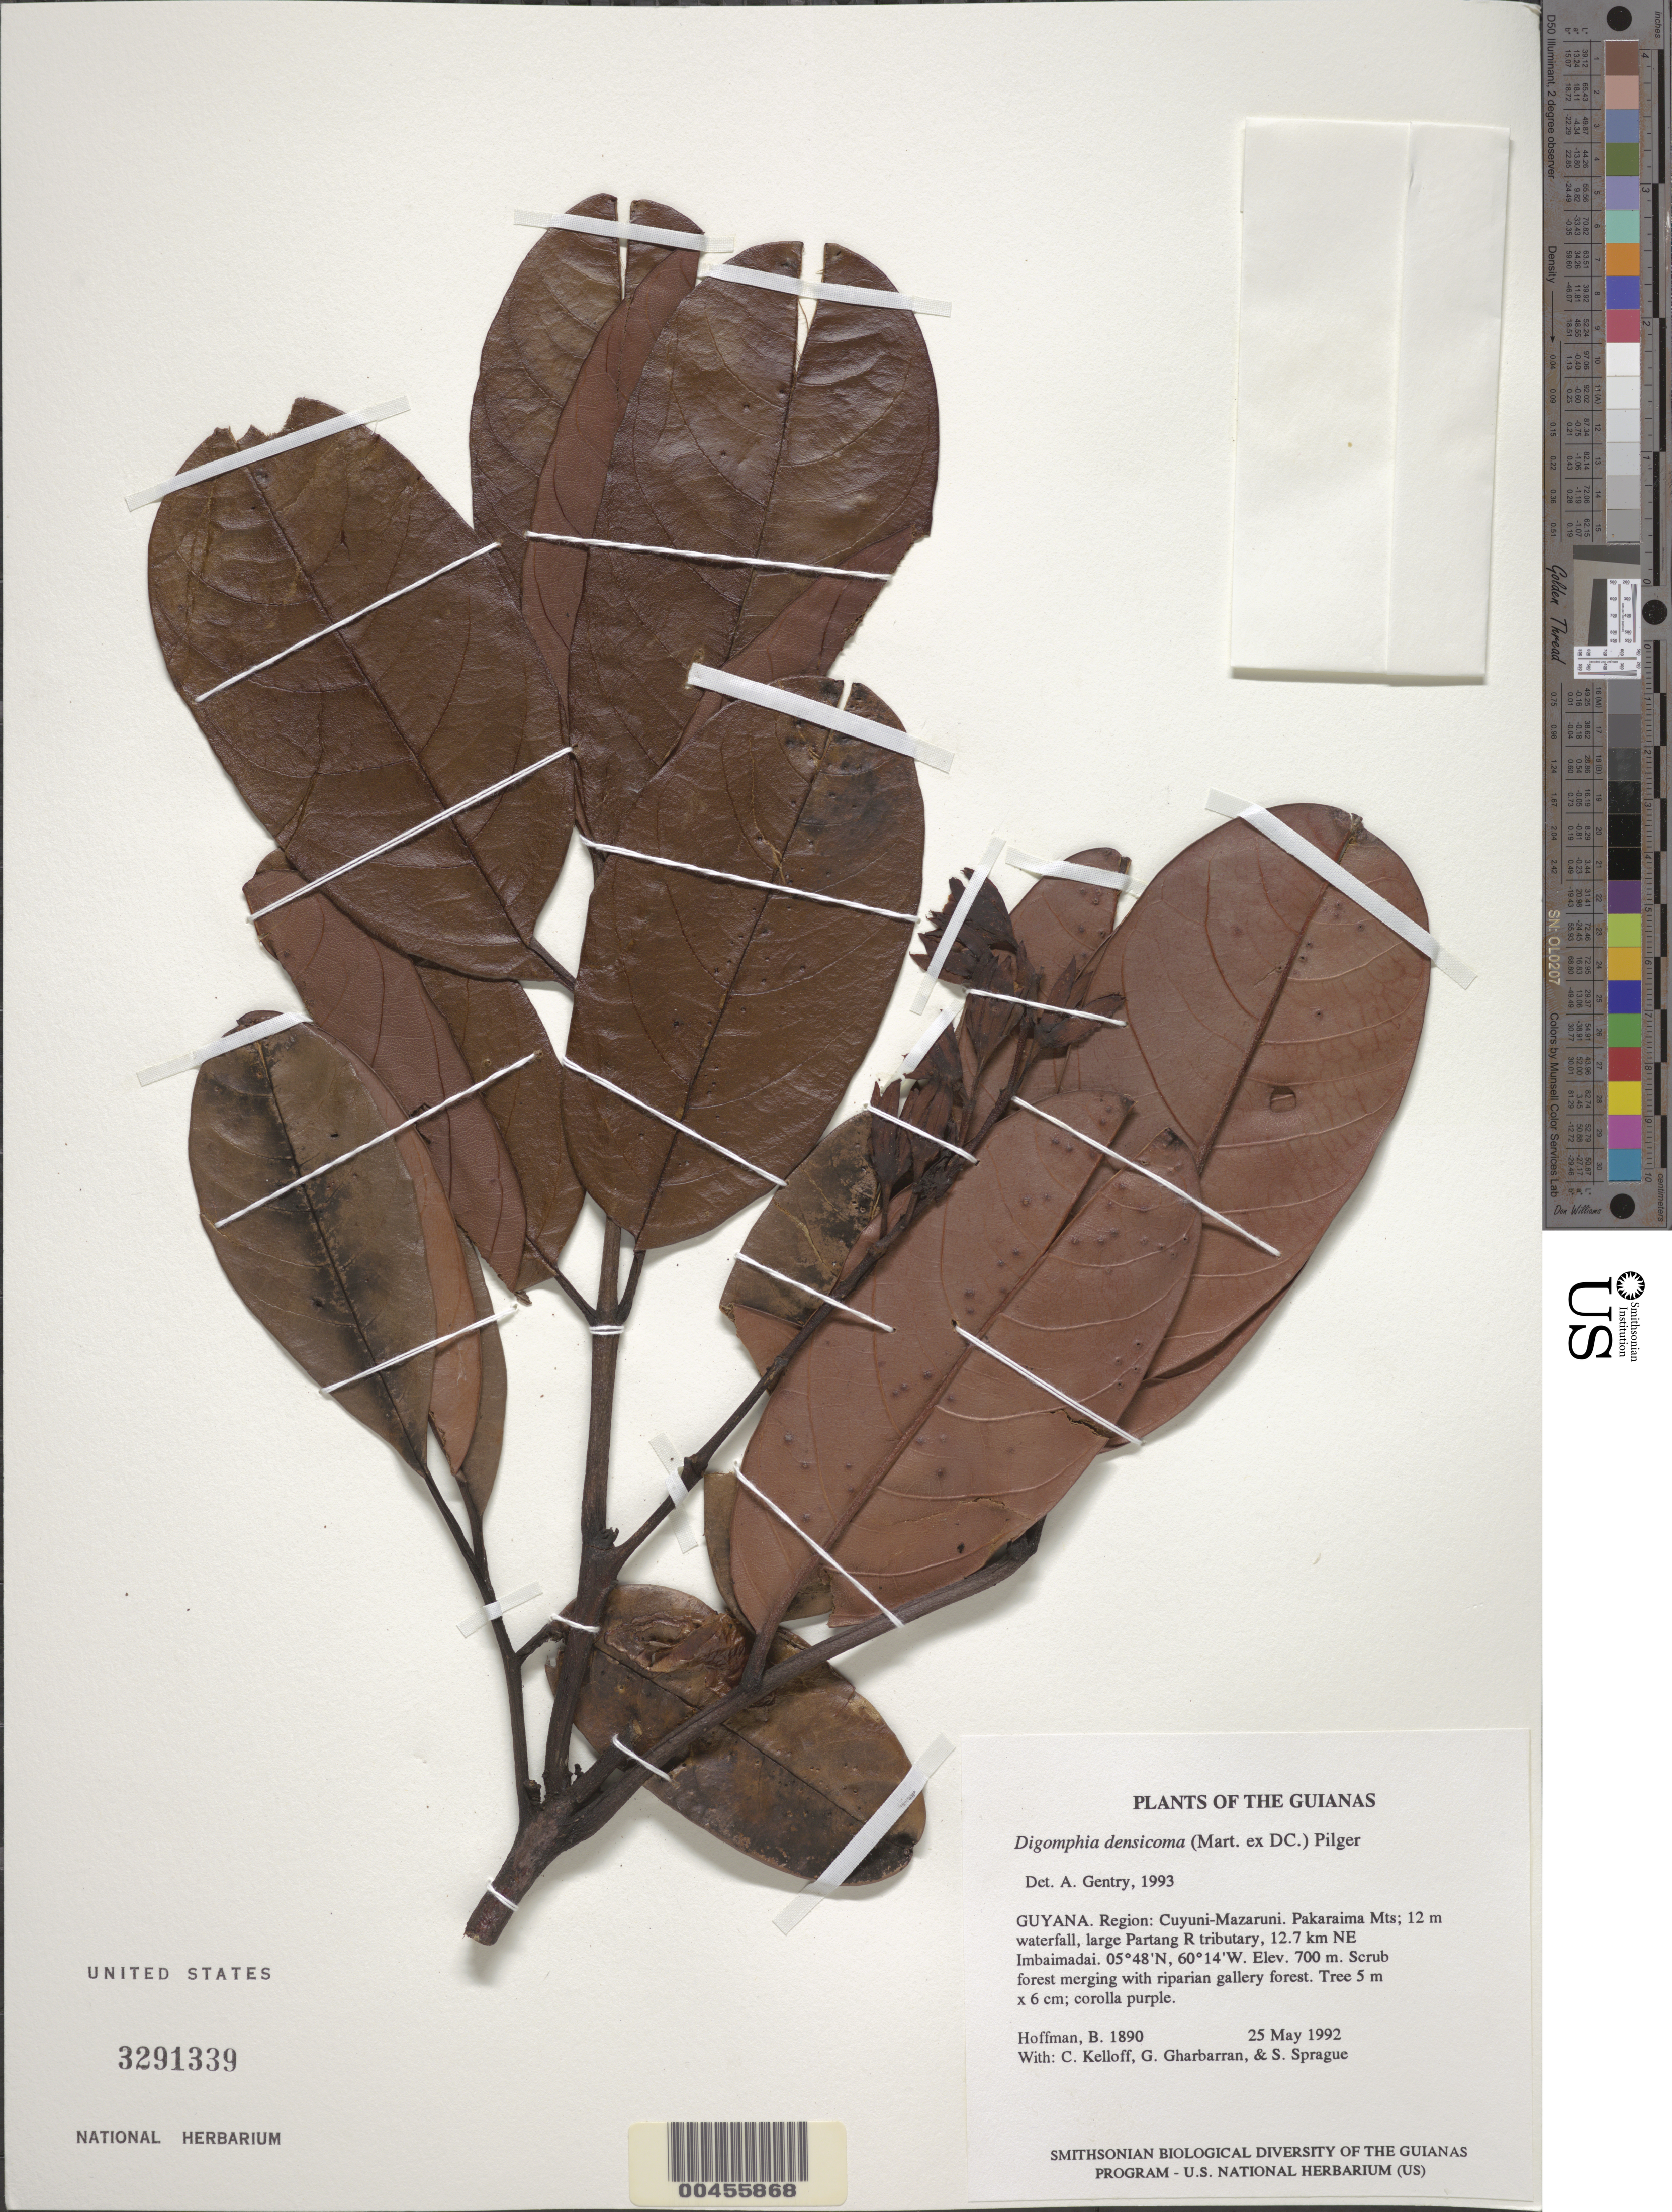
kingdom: Plantae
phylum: Tracheophyta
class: Magnoliopsida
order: Lamiales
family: Bignoniaceae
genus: Digomphia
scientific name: Digomphia densicoma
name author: (Mart. ex DC.) Pilg.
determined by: Gentry, A. H.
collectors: B. Hoffman, C. L. Kelloff, G. Gharbarran & S. Sprague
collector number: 1890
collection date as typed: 25 May 1992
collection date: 1992-05-25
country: Guyana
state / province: Cuyuni-Mazaruni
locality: Pakaraima Mts; 12 m waterfall, large Partang River tributary, 12.7 km NE of Imbaimadai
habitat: Scrub forest merging with riparian gallery forest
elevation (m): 700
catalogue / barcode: US 3291339